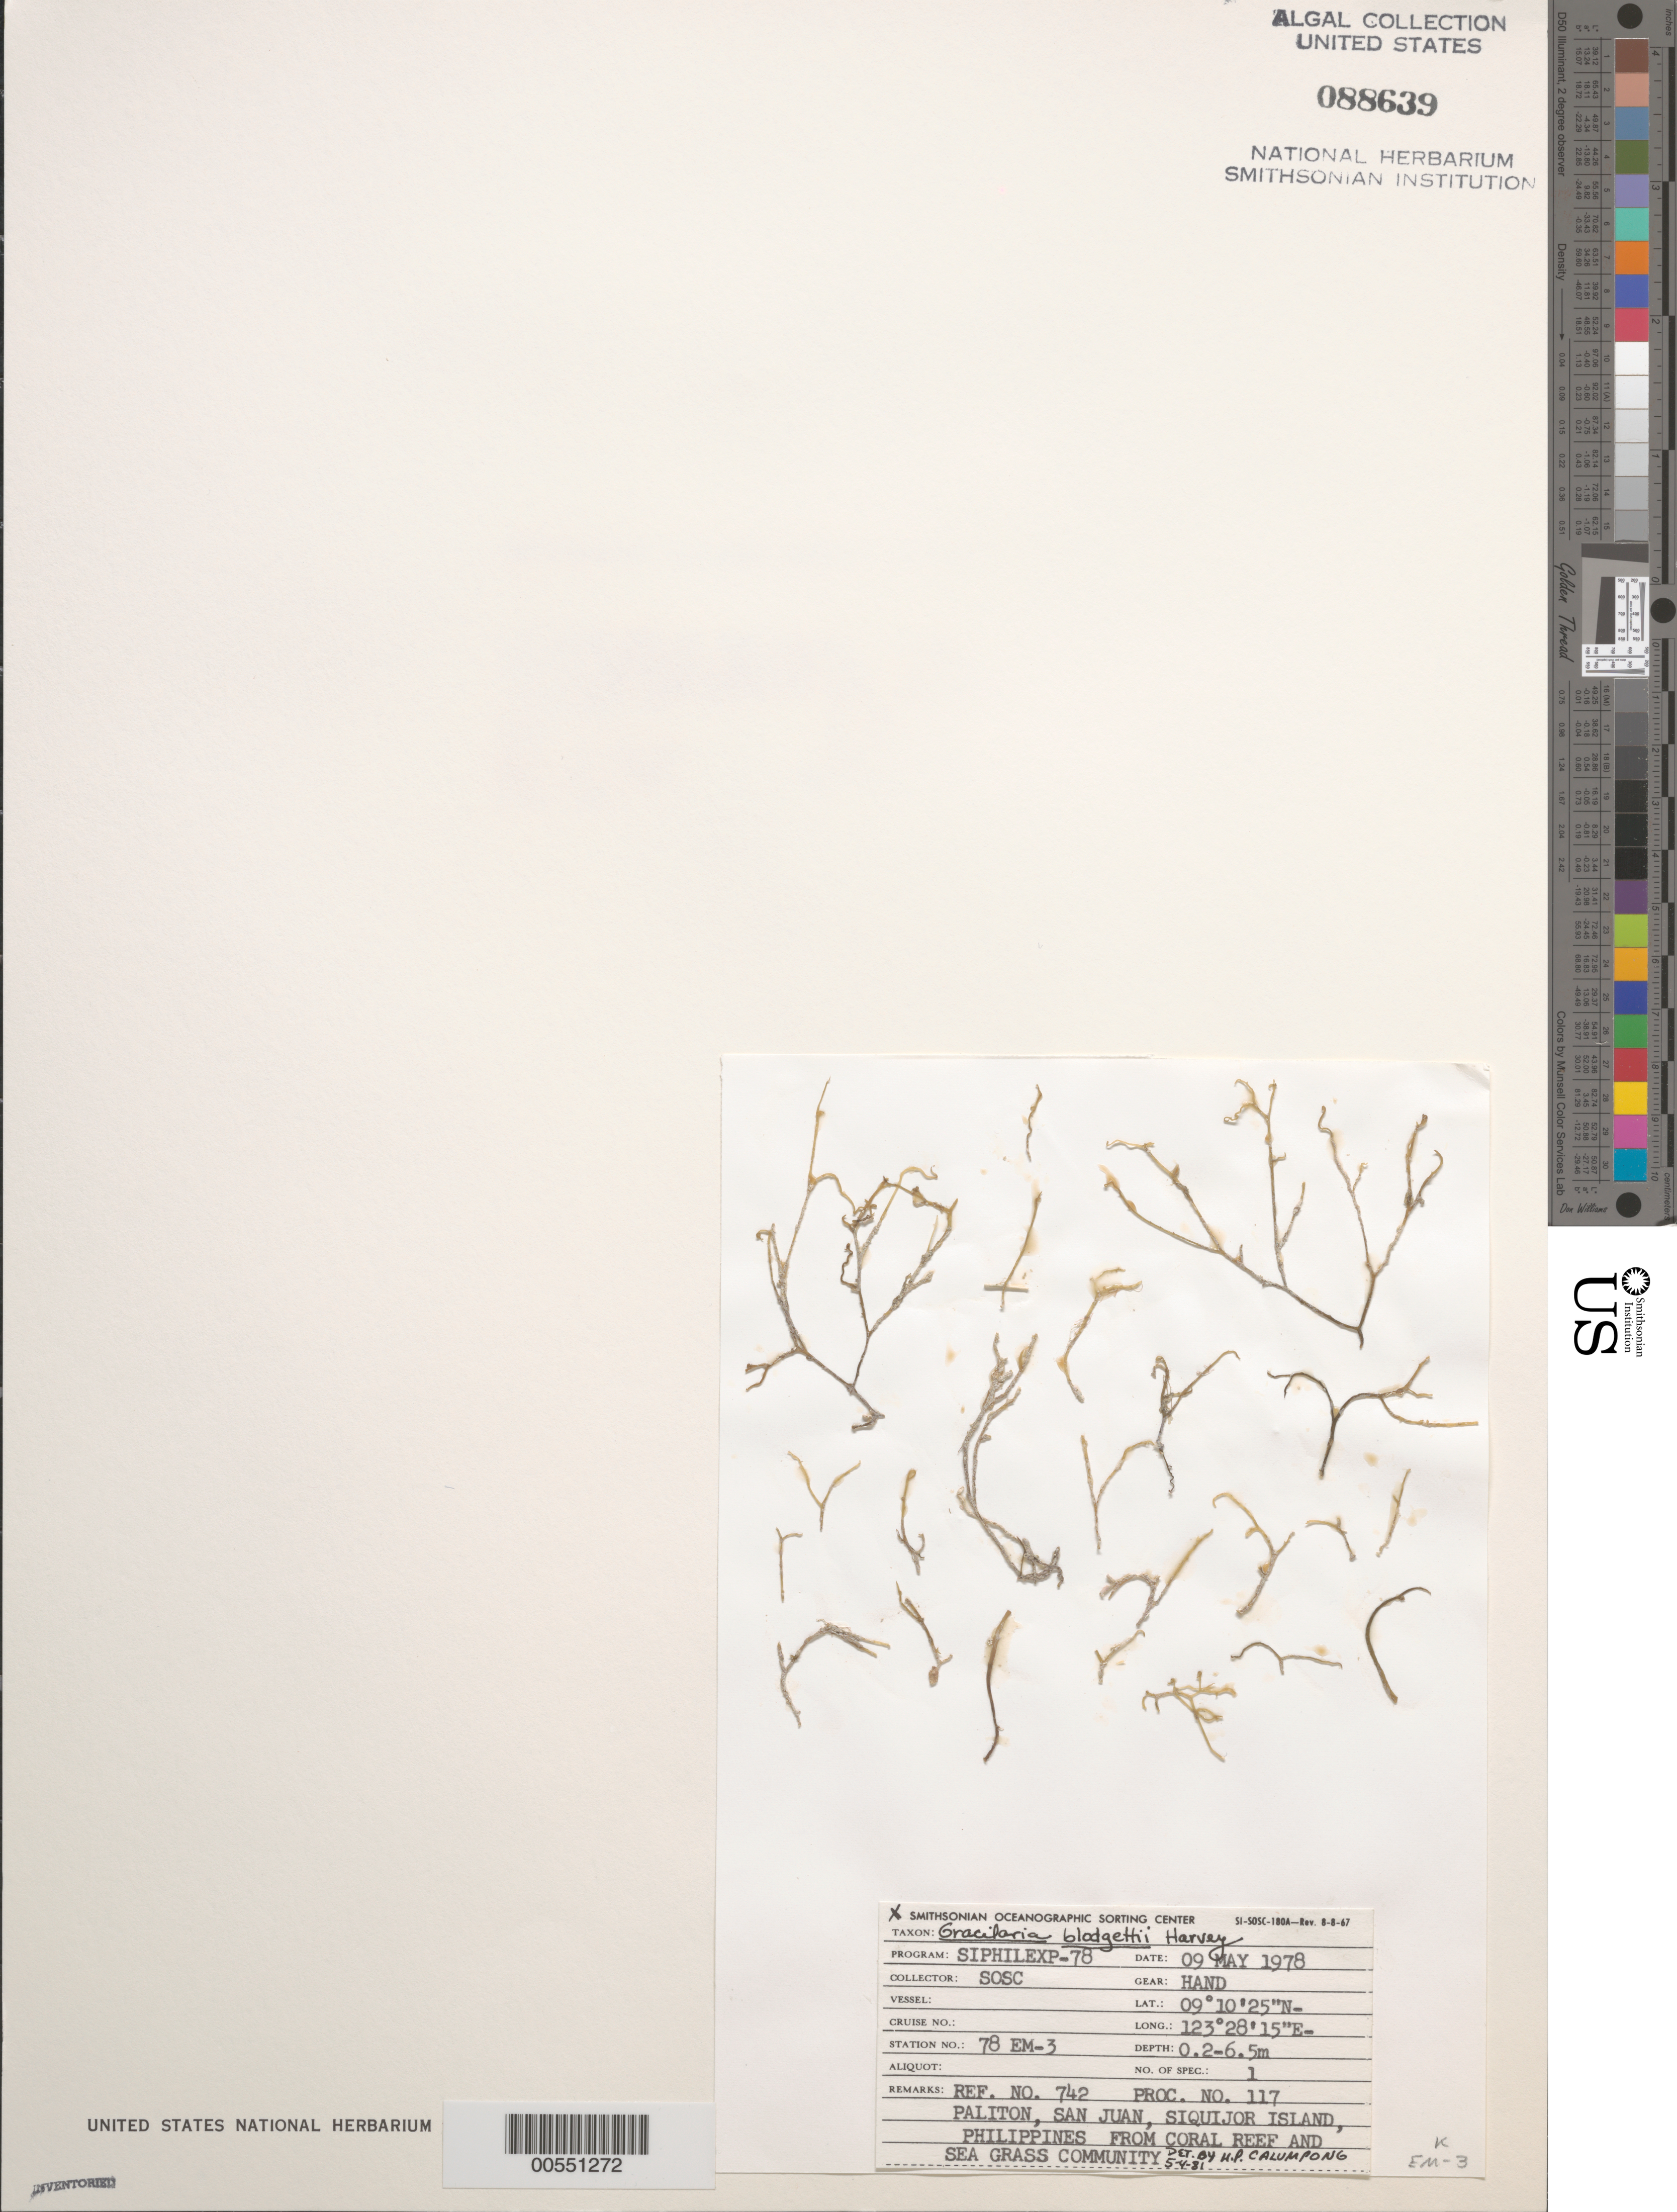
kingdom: Plantae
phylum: Rhodophyta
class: Florideophyceae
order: Gracilariales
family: Gracilariaceae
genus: Gracilaria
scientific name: Gracilaria blodgettii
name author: Harv.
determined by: Calumpong, H. P.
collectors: SOSC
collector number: Station 78 Em-3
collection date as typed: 09 May 1978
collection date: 1978-05-09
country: Philippines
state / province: Central Visayas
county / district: Siquijor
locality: Visayan. Siquijor island, san juan, paliton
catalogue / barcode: US 88639